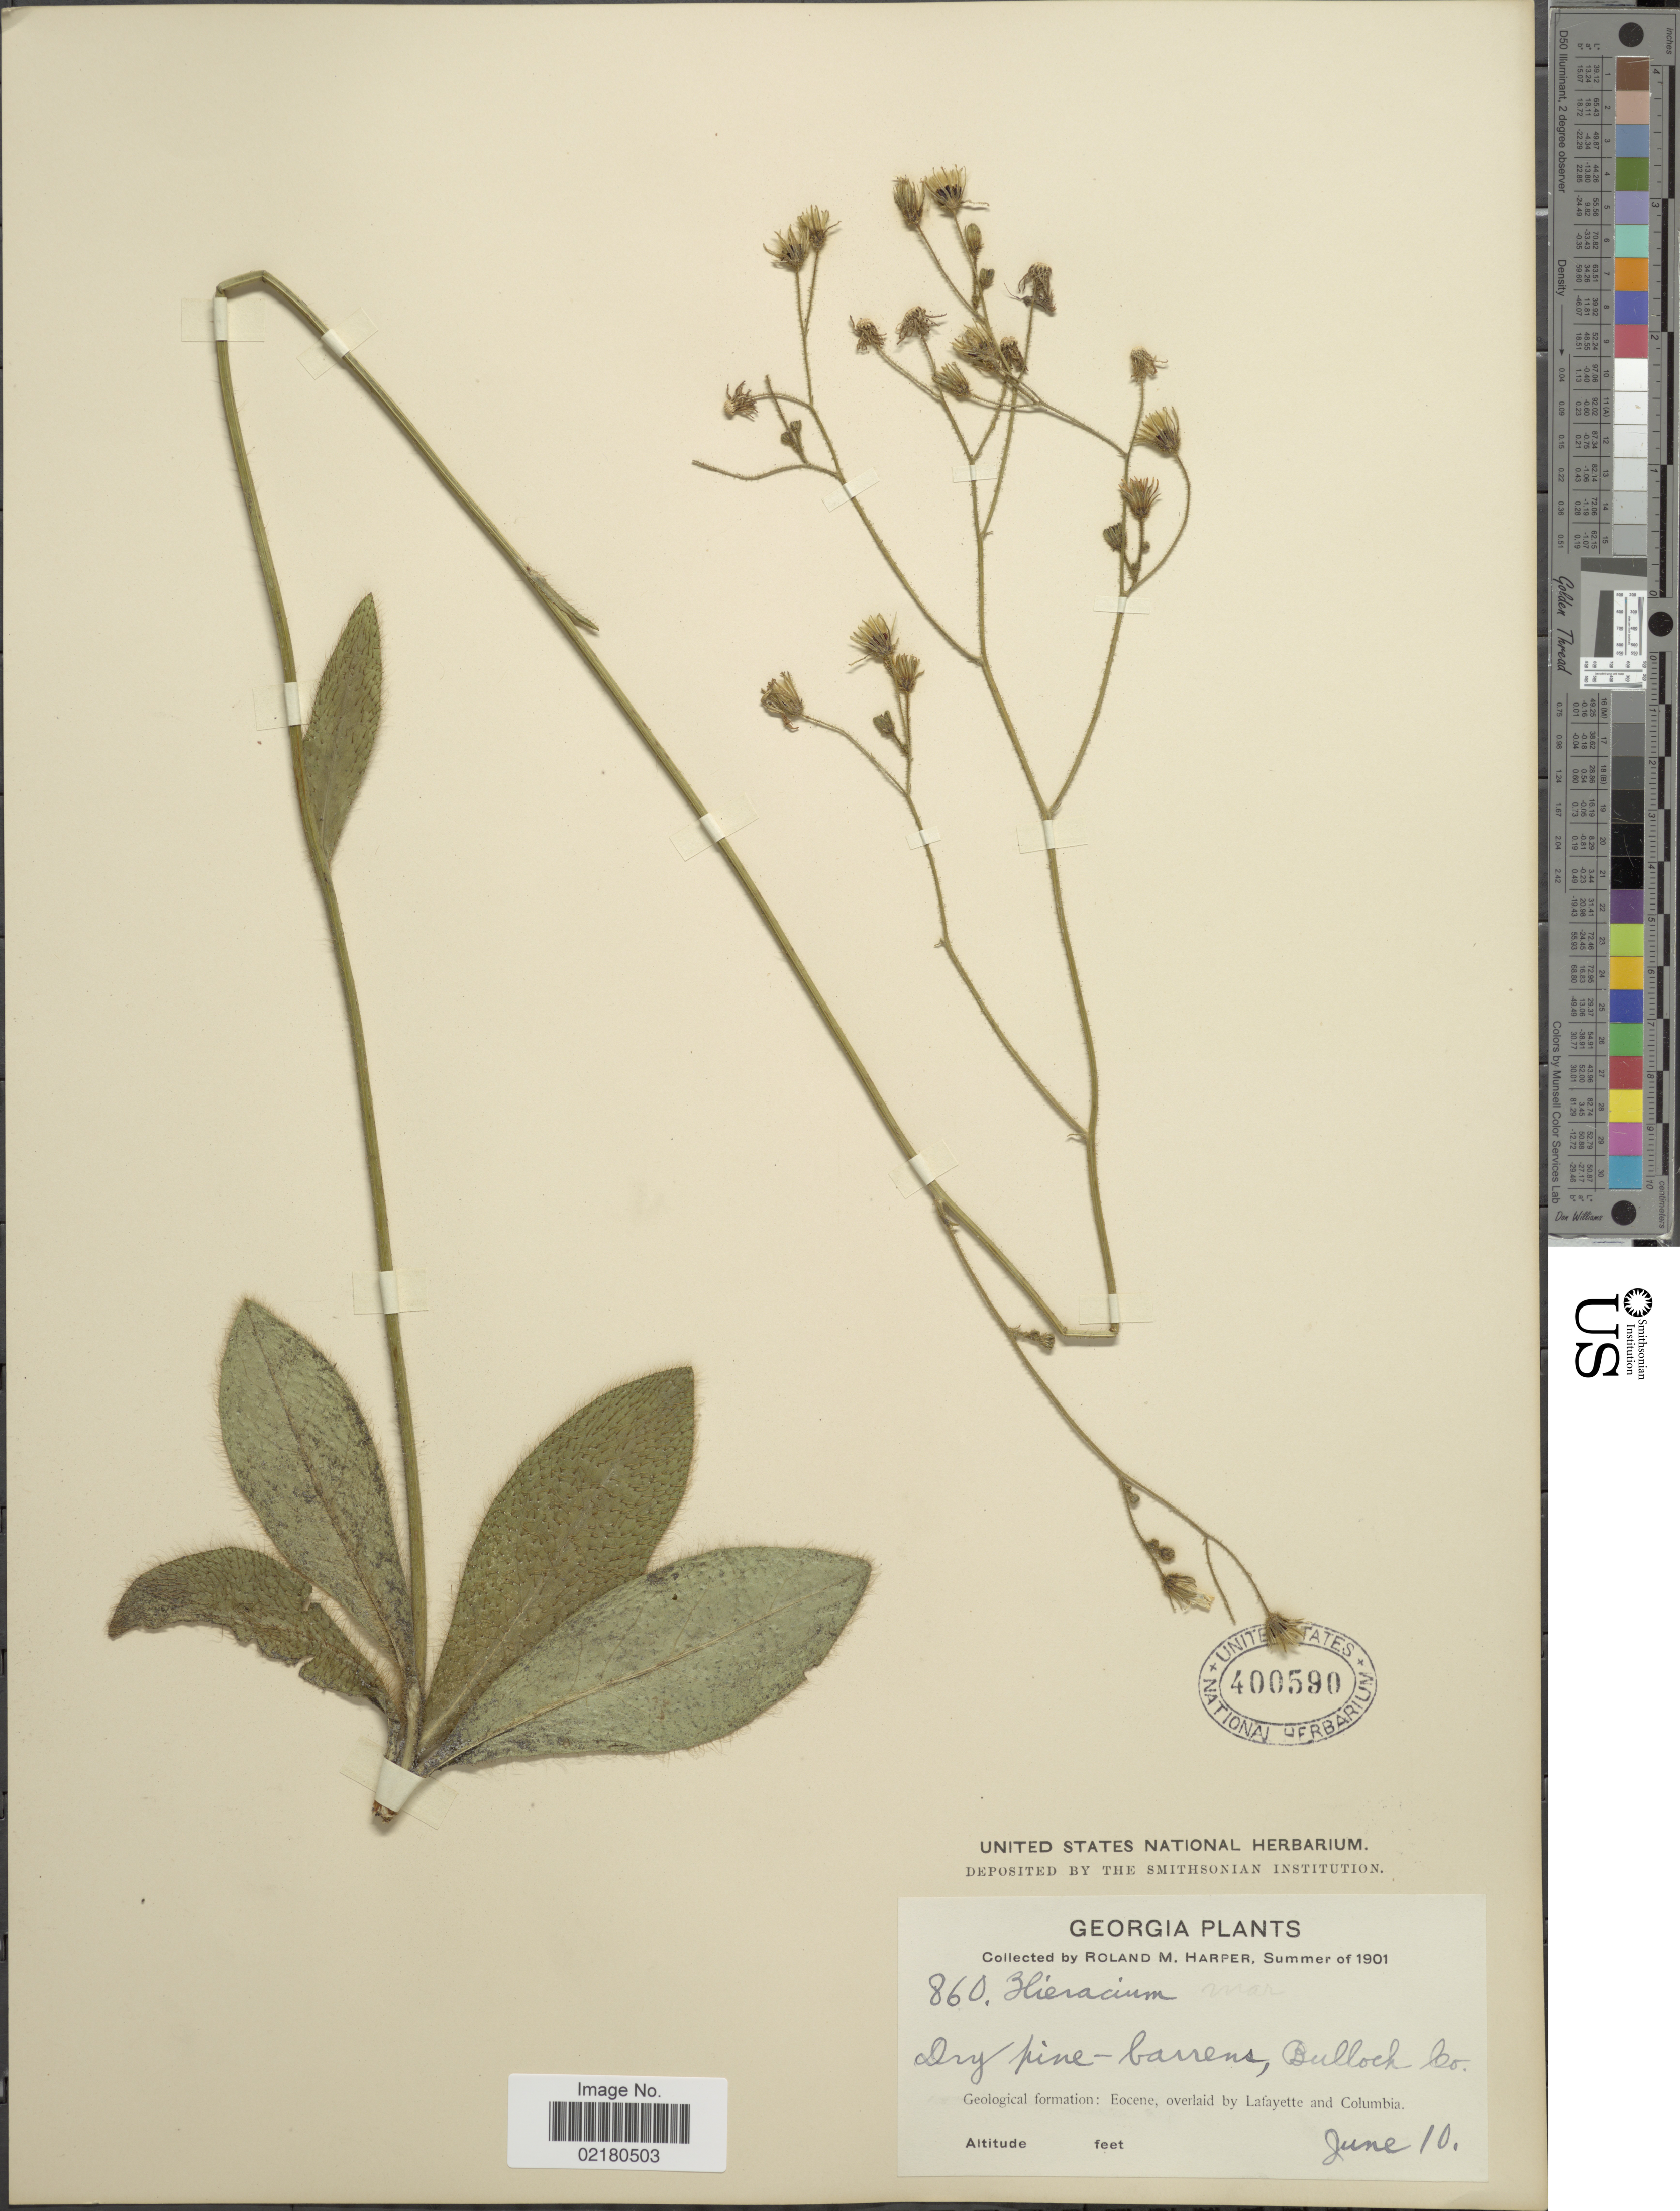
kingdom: Plantae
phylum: Tracheophyta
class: Magnoliopsida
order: Asterales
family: Asteraceae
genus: Hieracium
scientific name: Hieracium marianum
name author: Willd.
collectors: R. M. Harper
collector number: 860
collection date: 1901-06-10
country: United States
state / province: Georgia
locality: Dry pine- barrens, Bullock County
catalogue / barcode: US 400590